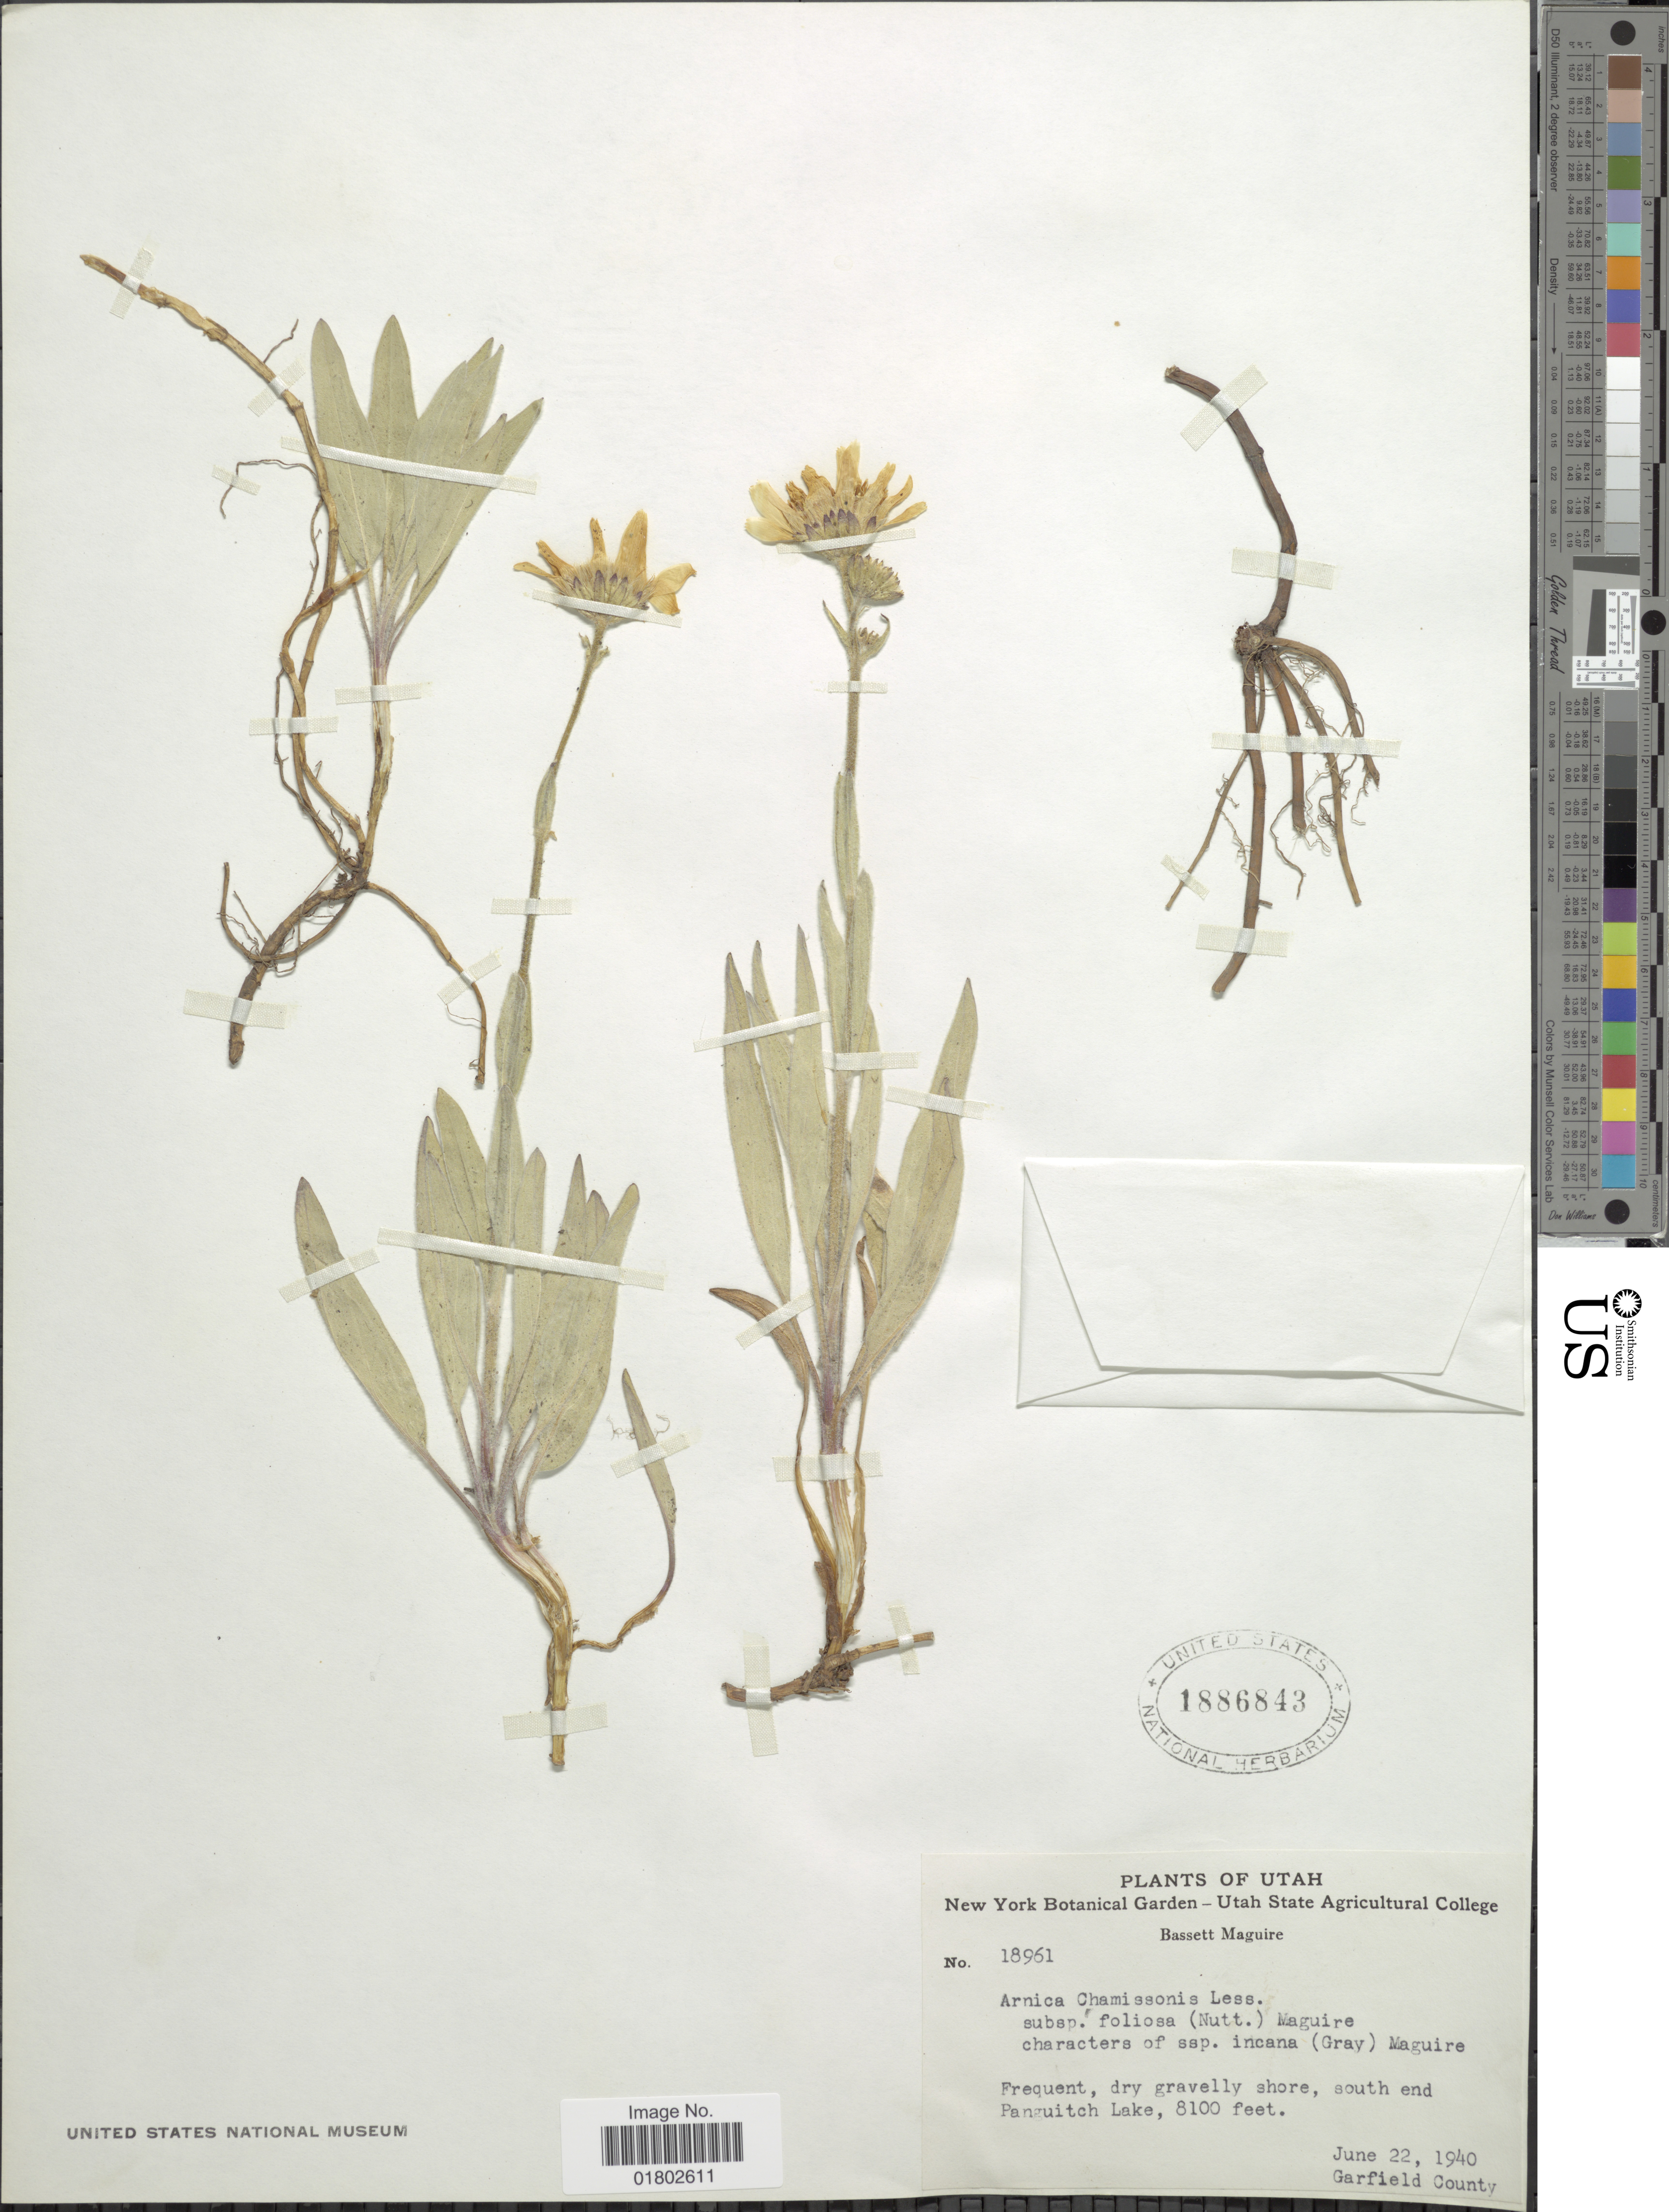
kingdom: Plantae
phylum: Tracheophyta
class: Magnoliopsida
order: Asterales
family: Asteraceae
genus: Arnica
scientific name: Arnica chamissonis subsp. foliosa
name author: (Nutt.) Maguire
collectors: B. Maguire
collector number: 18961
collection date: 1940-06-22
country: United States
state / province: Utah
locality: South end Panguitch Lake, Garfoeld County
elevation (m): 2469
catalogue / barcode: US 1886843